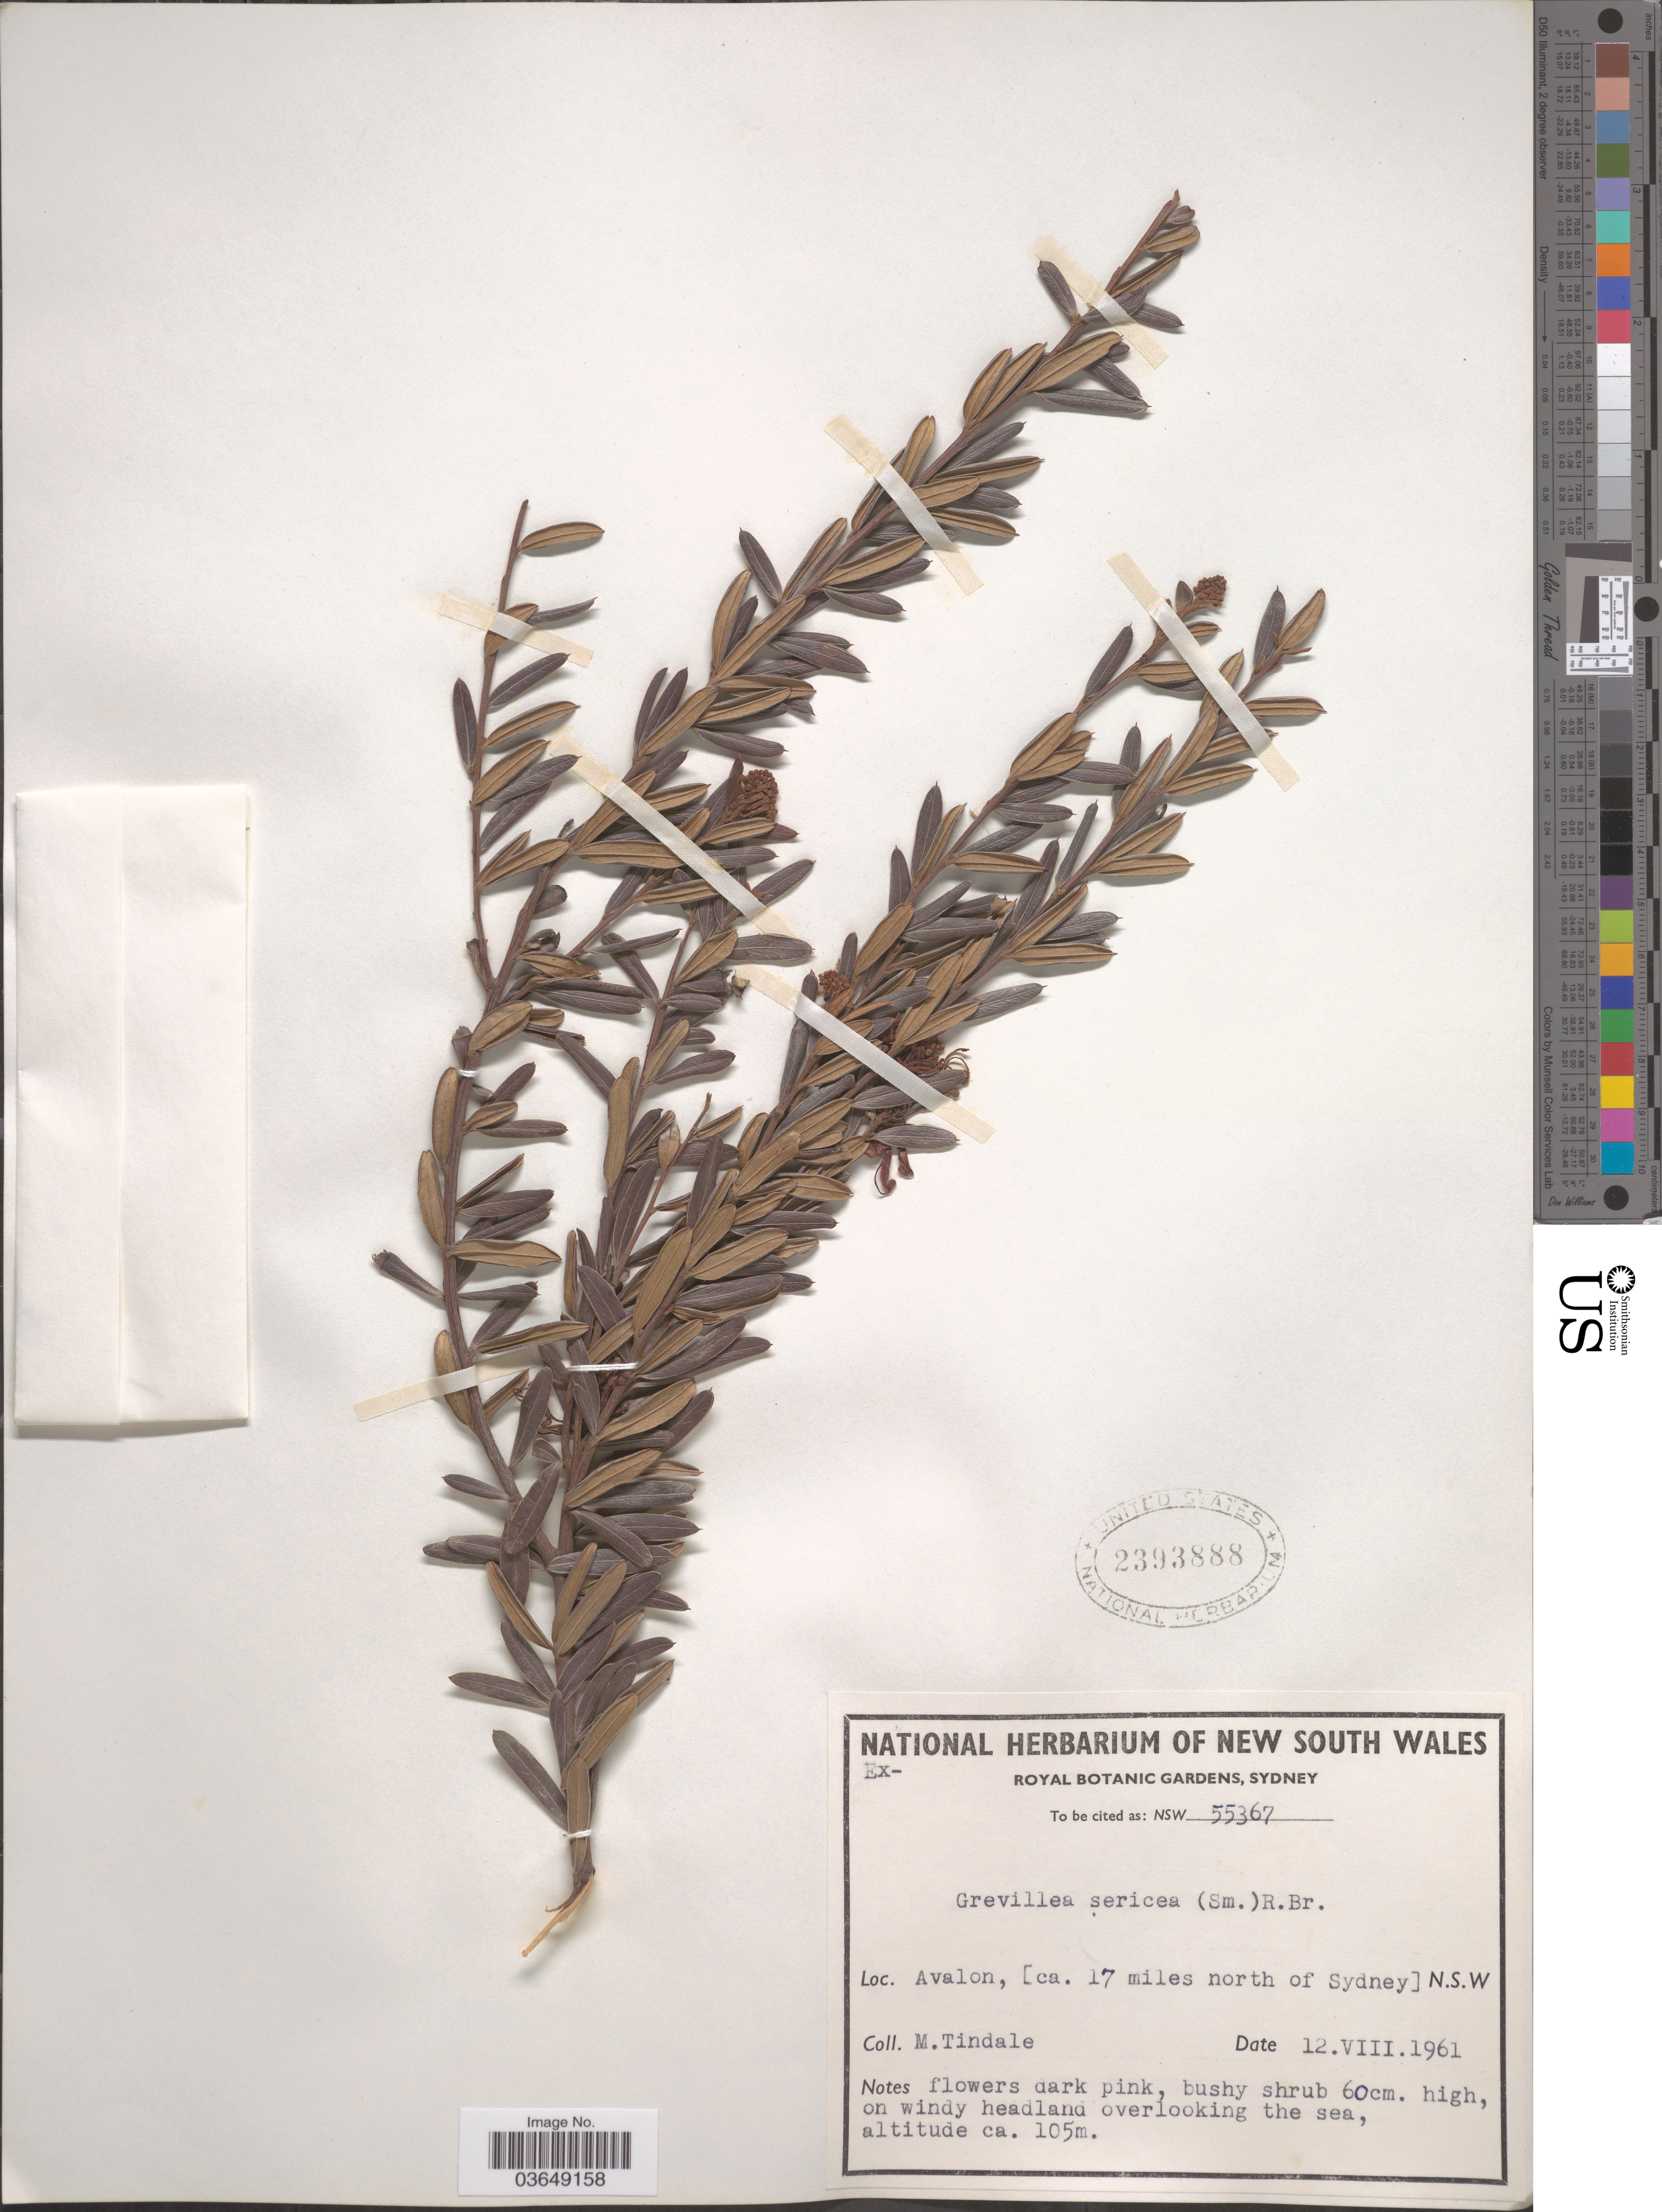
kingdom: Plantae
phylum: Tracheophyta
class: Magnoliopsida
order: Proteales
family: Proteaceae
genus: Grevillea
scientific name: Grevillea sericea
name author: (Sm.) R. Br.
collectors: M. D. Tindale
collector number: NSW55367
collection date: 1961-08-12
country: Australia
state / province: New South Wales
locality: Avalon, [ca. 17 miles north of Sydney].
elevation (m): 105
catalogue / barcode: US 2393888